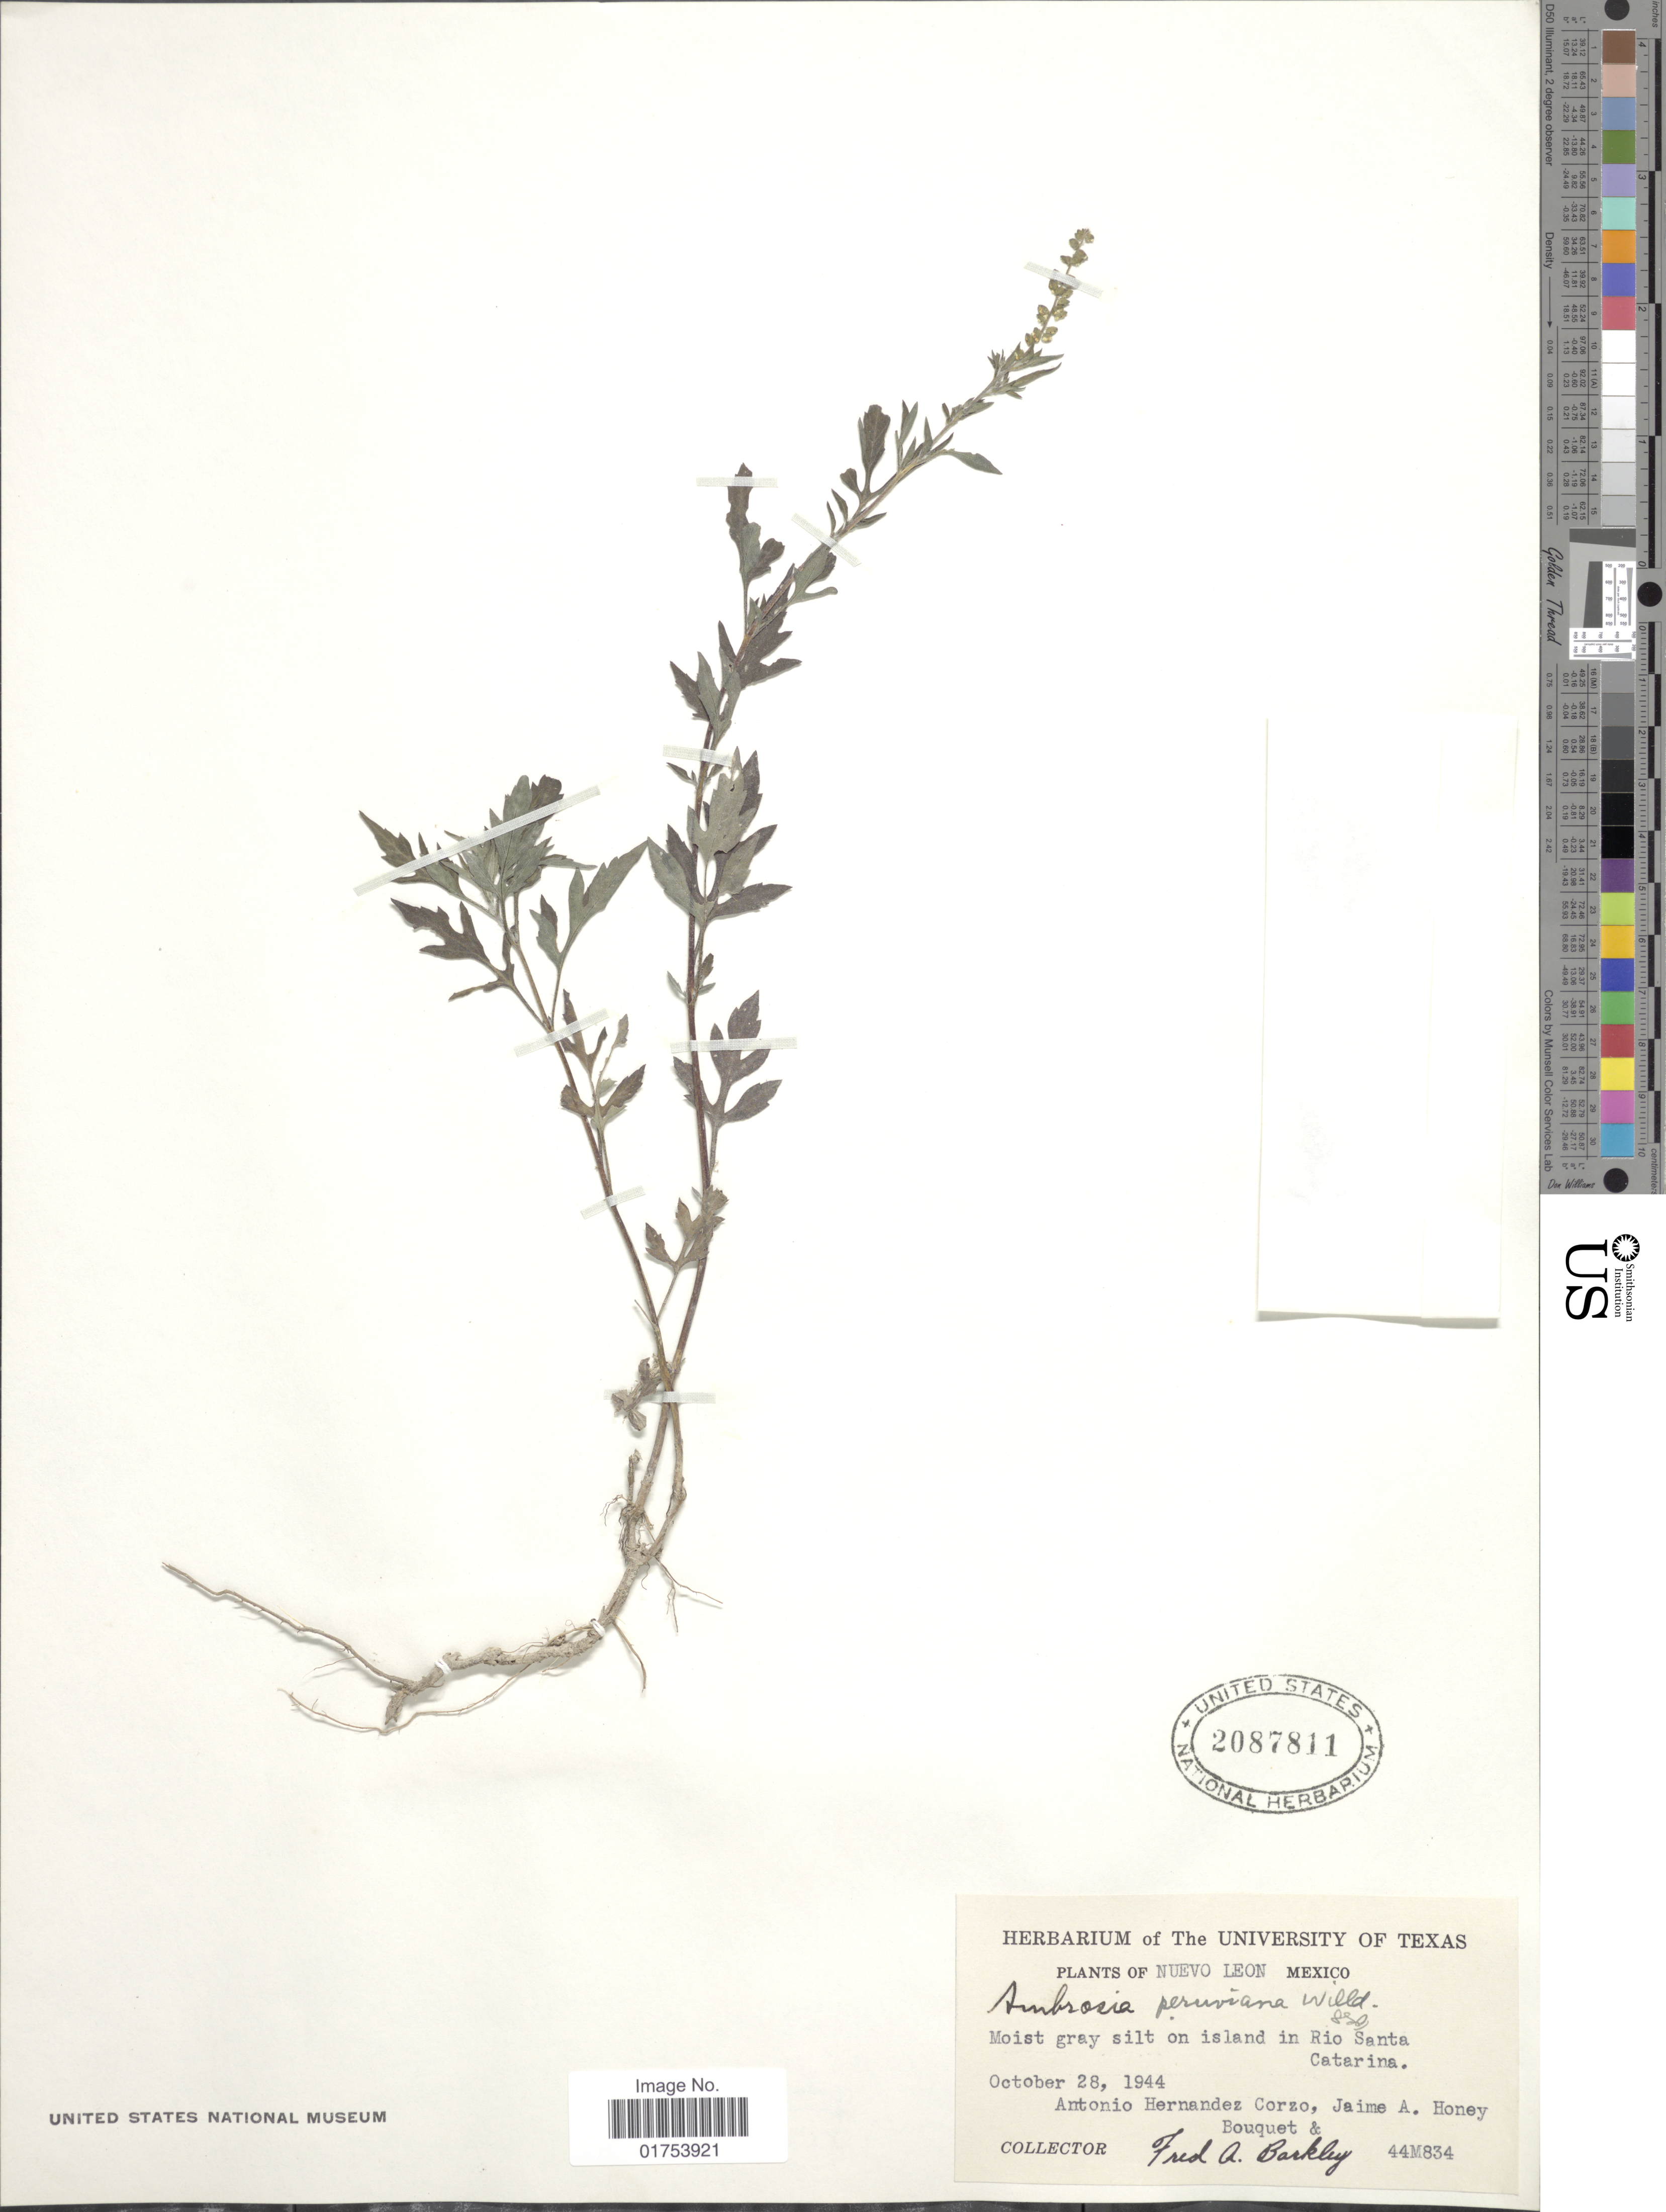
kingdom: Plantae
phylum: Tracheophyta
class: Magnoliopsida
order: Asterales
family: Asteraceae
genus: Ambrosia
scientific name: Ambrosia peruviana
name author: Willd.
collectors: F. A. Barkley, A. Hernandez-Corzo & Honey Bouquet, J. A.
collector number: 44M834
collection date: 1944-10-28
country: Mexico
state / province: Nuevo León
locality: Moist gray silt on island in Rio Santa Catarina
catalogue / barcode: US 2087811